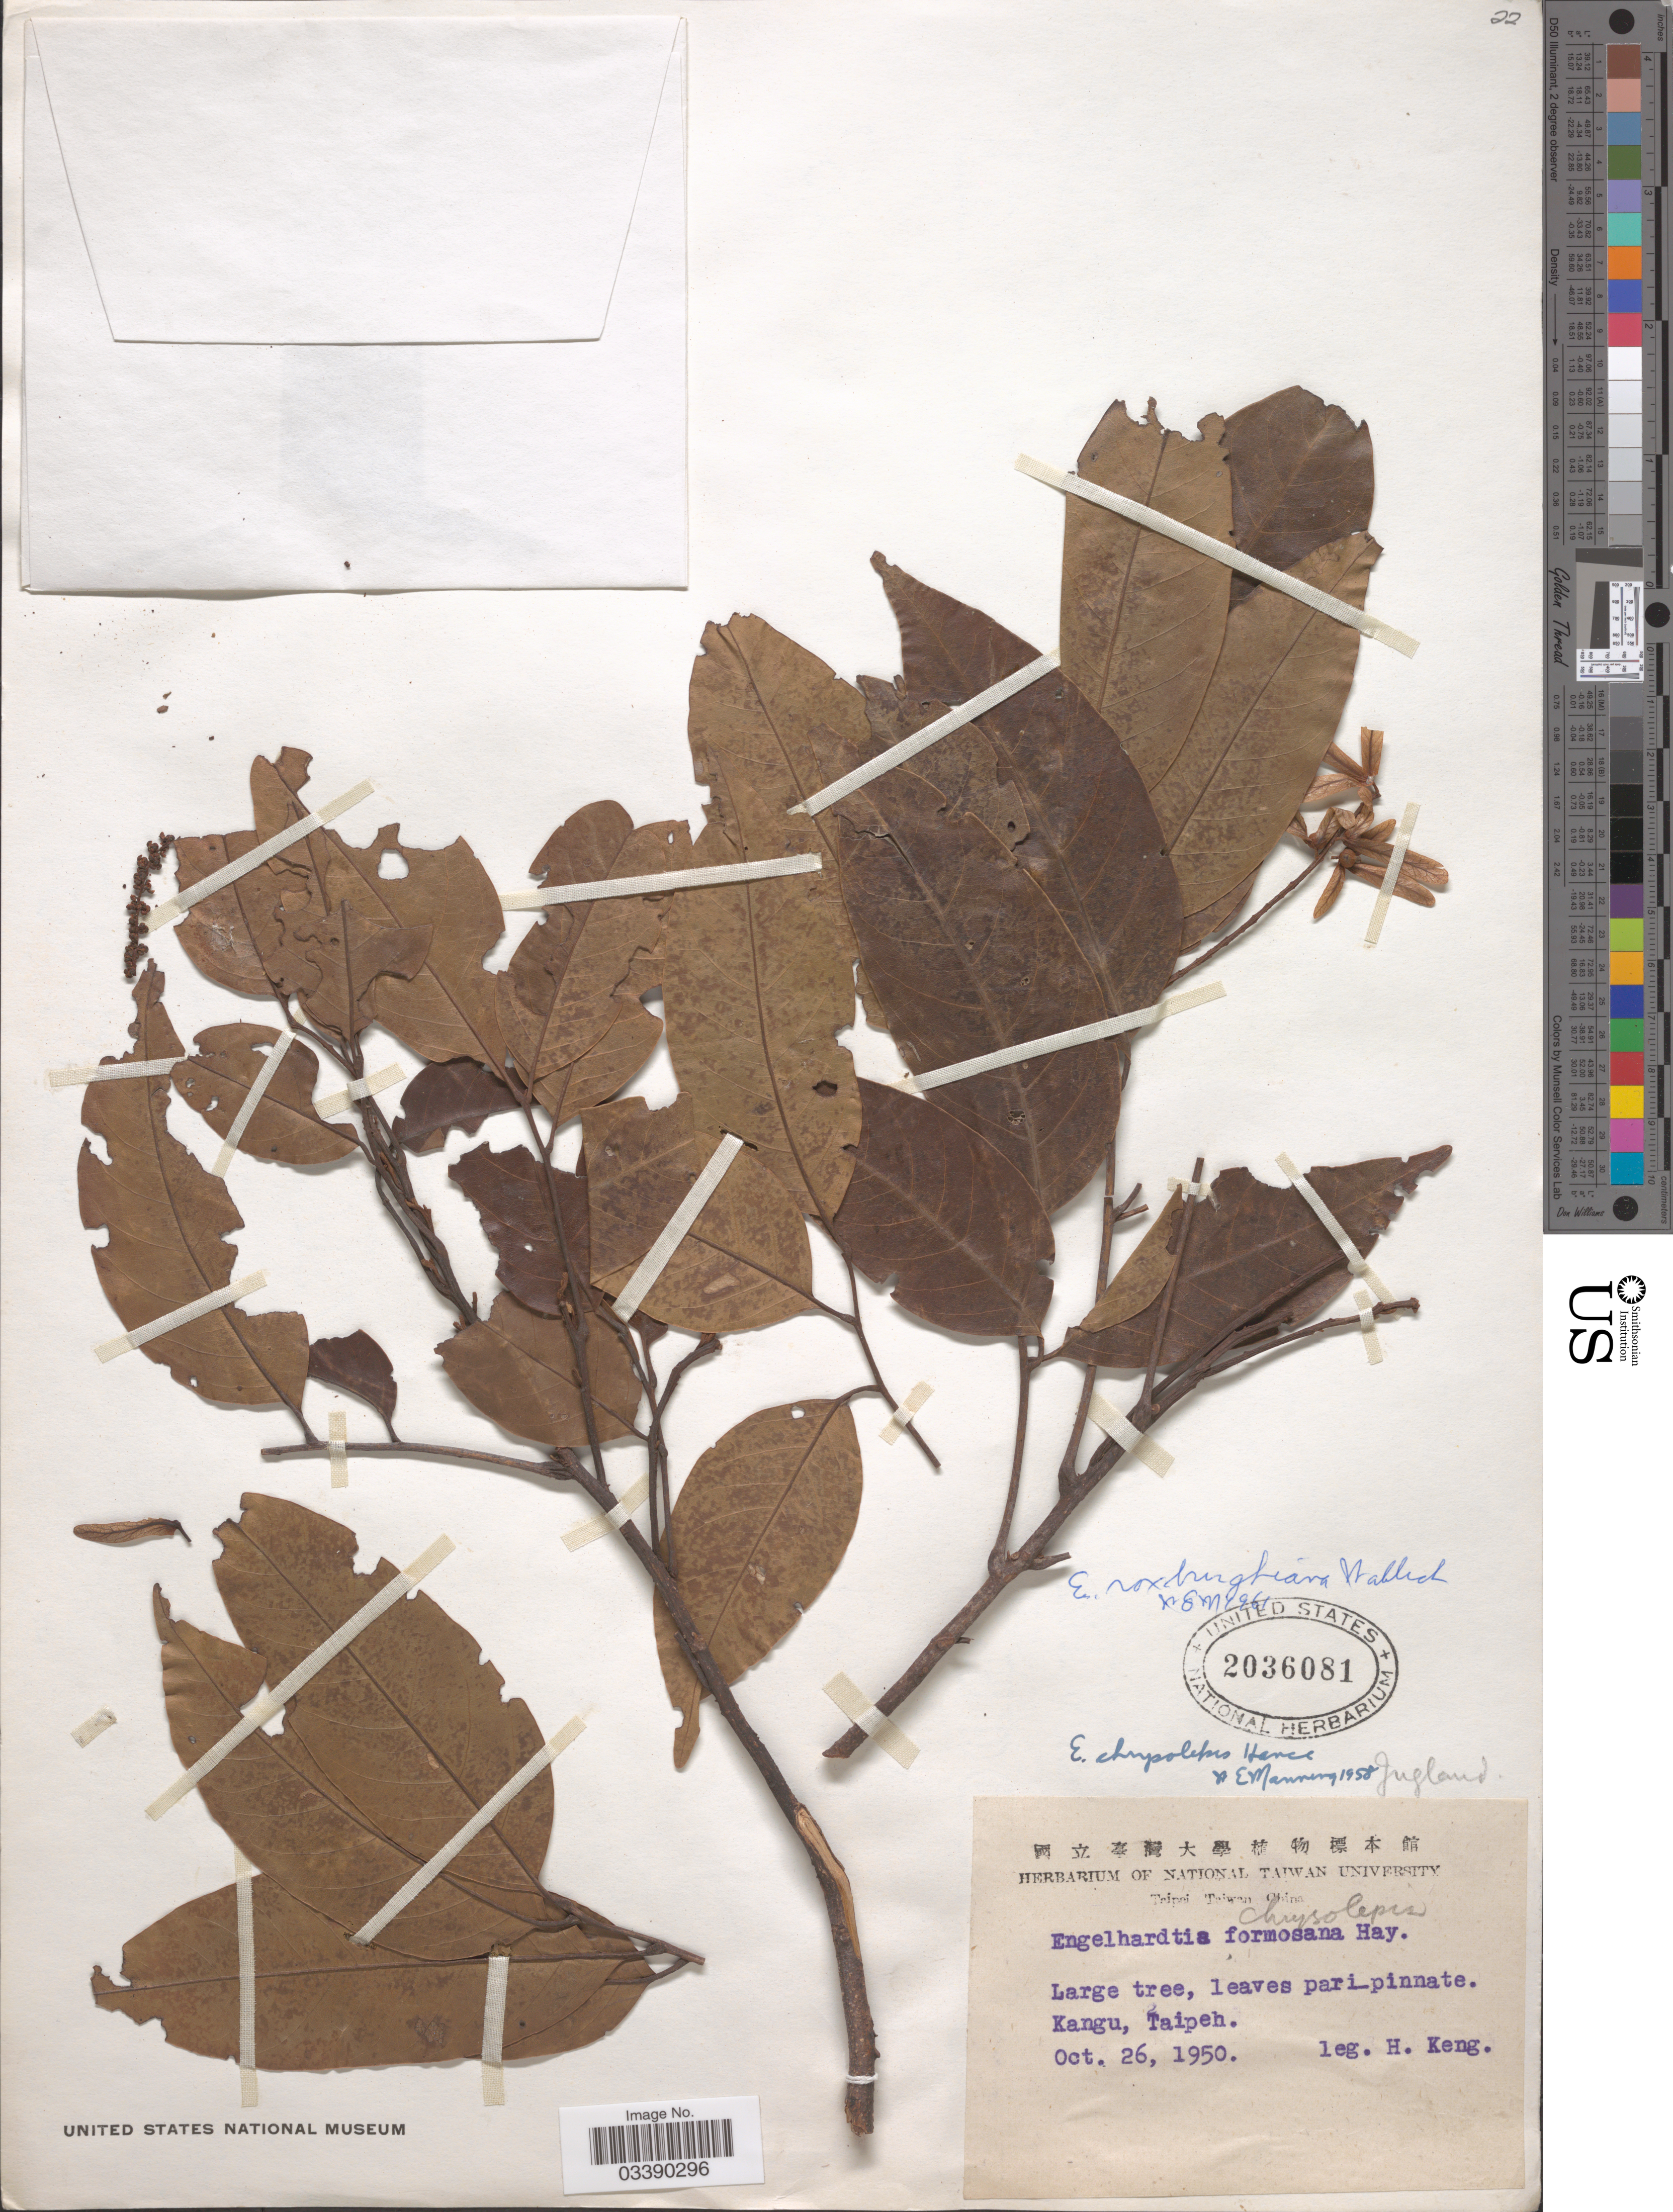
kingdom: Plantae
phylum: Tracheophyta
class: Magnoliopsida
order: Fagales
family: Juglandaceae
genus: Engelhardia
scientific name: Engelhardia roxburghiana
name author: Lindl.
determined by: Strong, Mark T., (BOT), Smithsonian Institution - National Museum of Natural History (UNITED STATES)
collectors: H. Keng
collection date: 1950-10-26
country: Taiwan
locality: Kangu, Taipeh.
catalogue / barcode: US 2036081